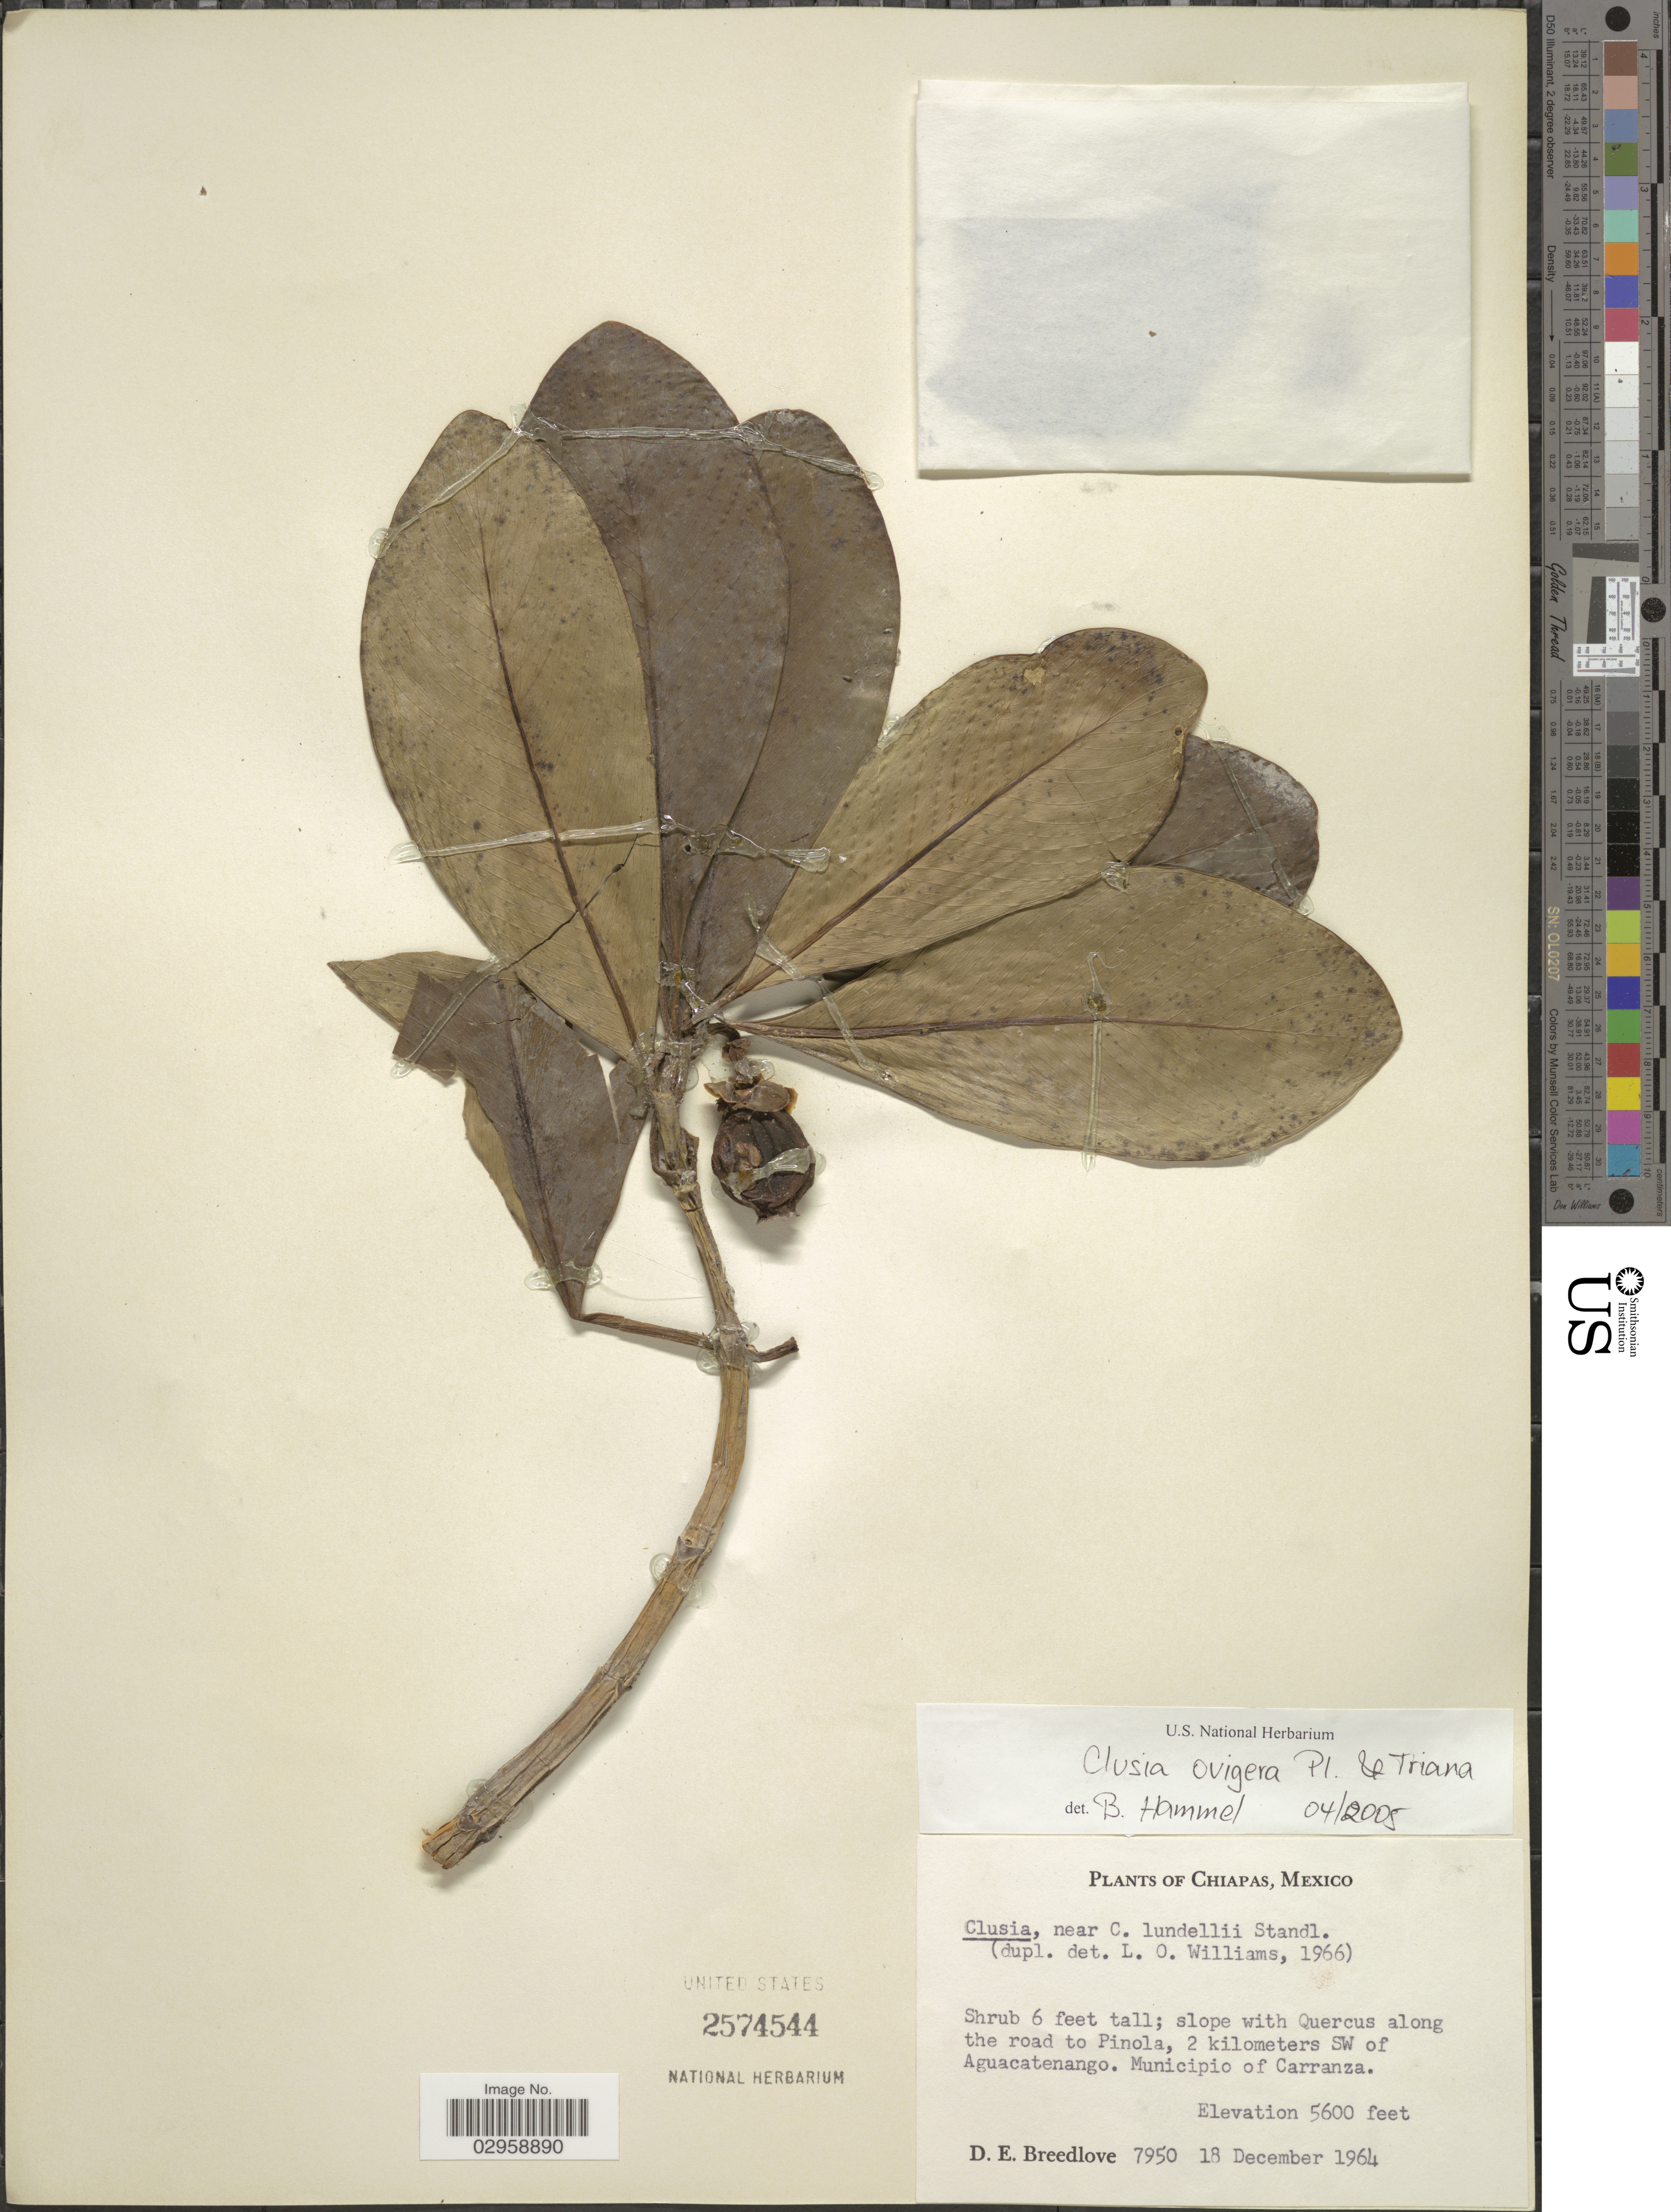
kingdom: Plantae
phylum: Tracheophyta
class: Magnoliopsida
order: Malpighiales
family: Clusiaceae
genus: Clusia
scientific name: Clusia ovigera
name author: Planch. & Triana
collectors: D. E. Breedlove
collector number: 7950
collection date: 1964-12-18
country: Mexico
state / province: Chiapas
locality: Slope with Quercus along the road to Pinola, 2 kilometers SW of Aguacatenango, Municipio of Carranza.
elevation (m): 1707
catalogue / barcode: US 2574544